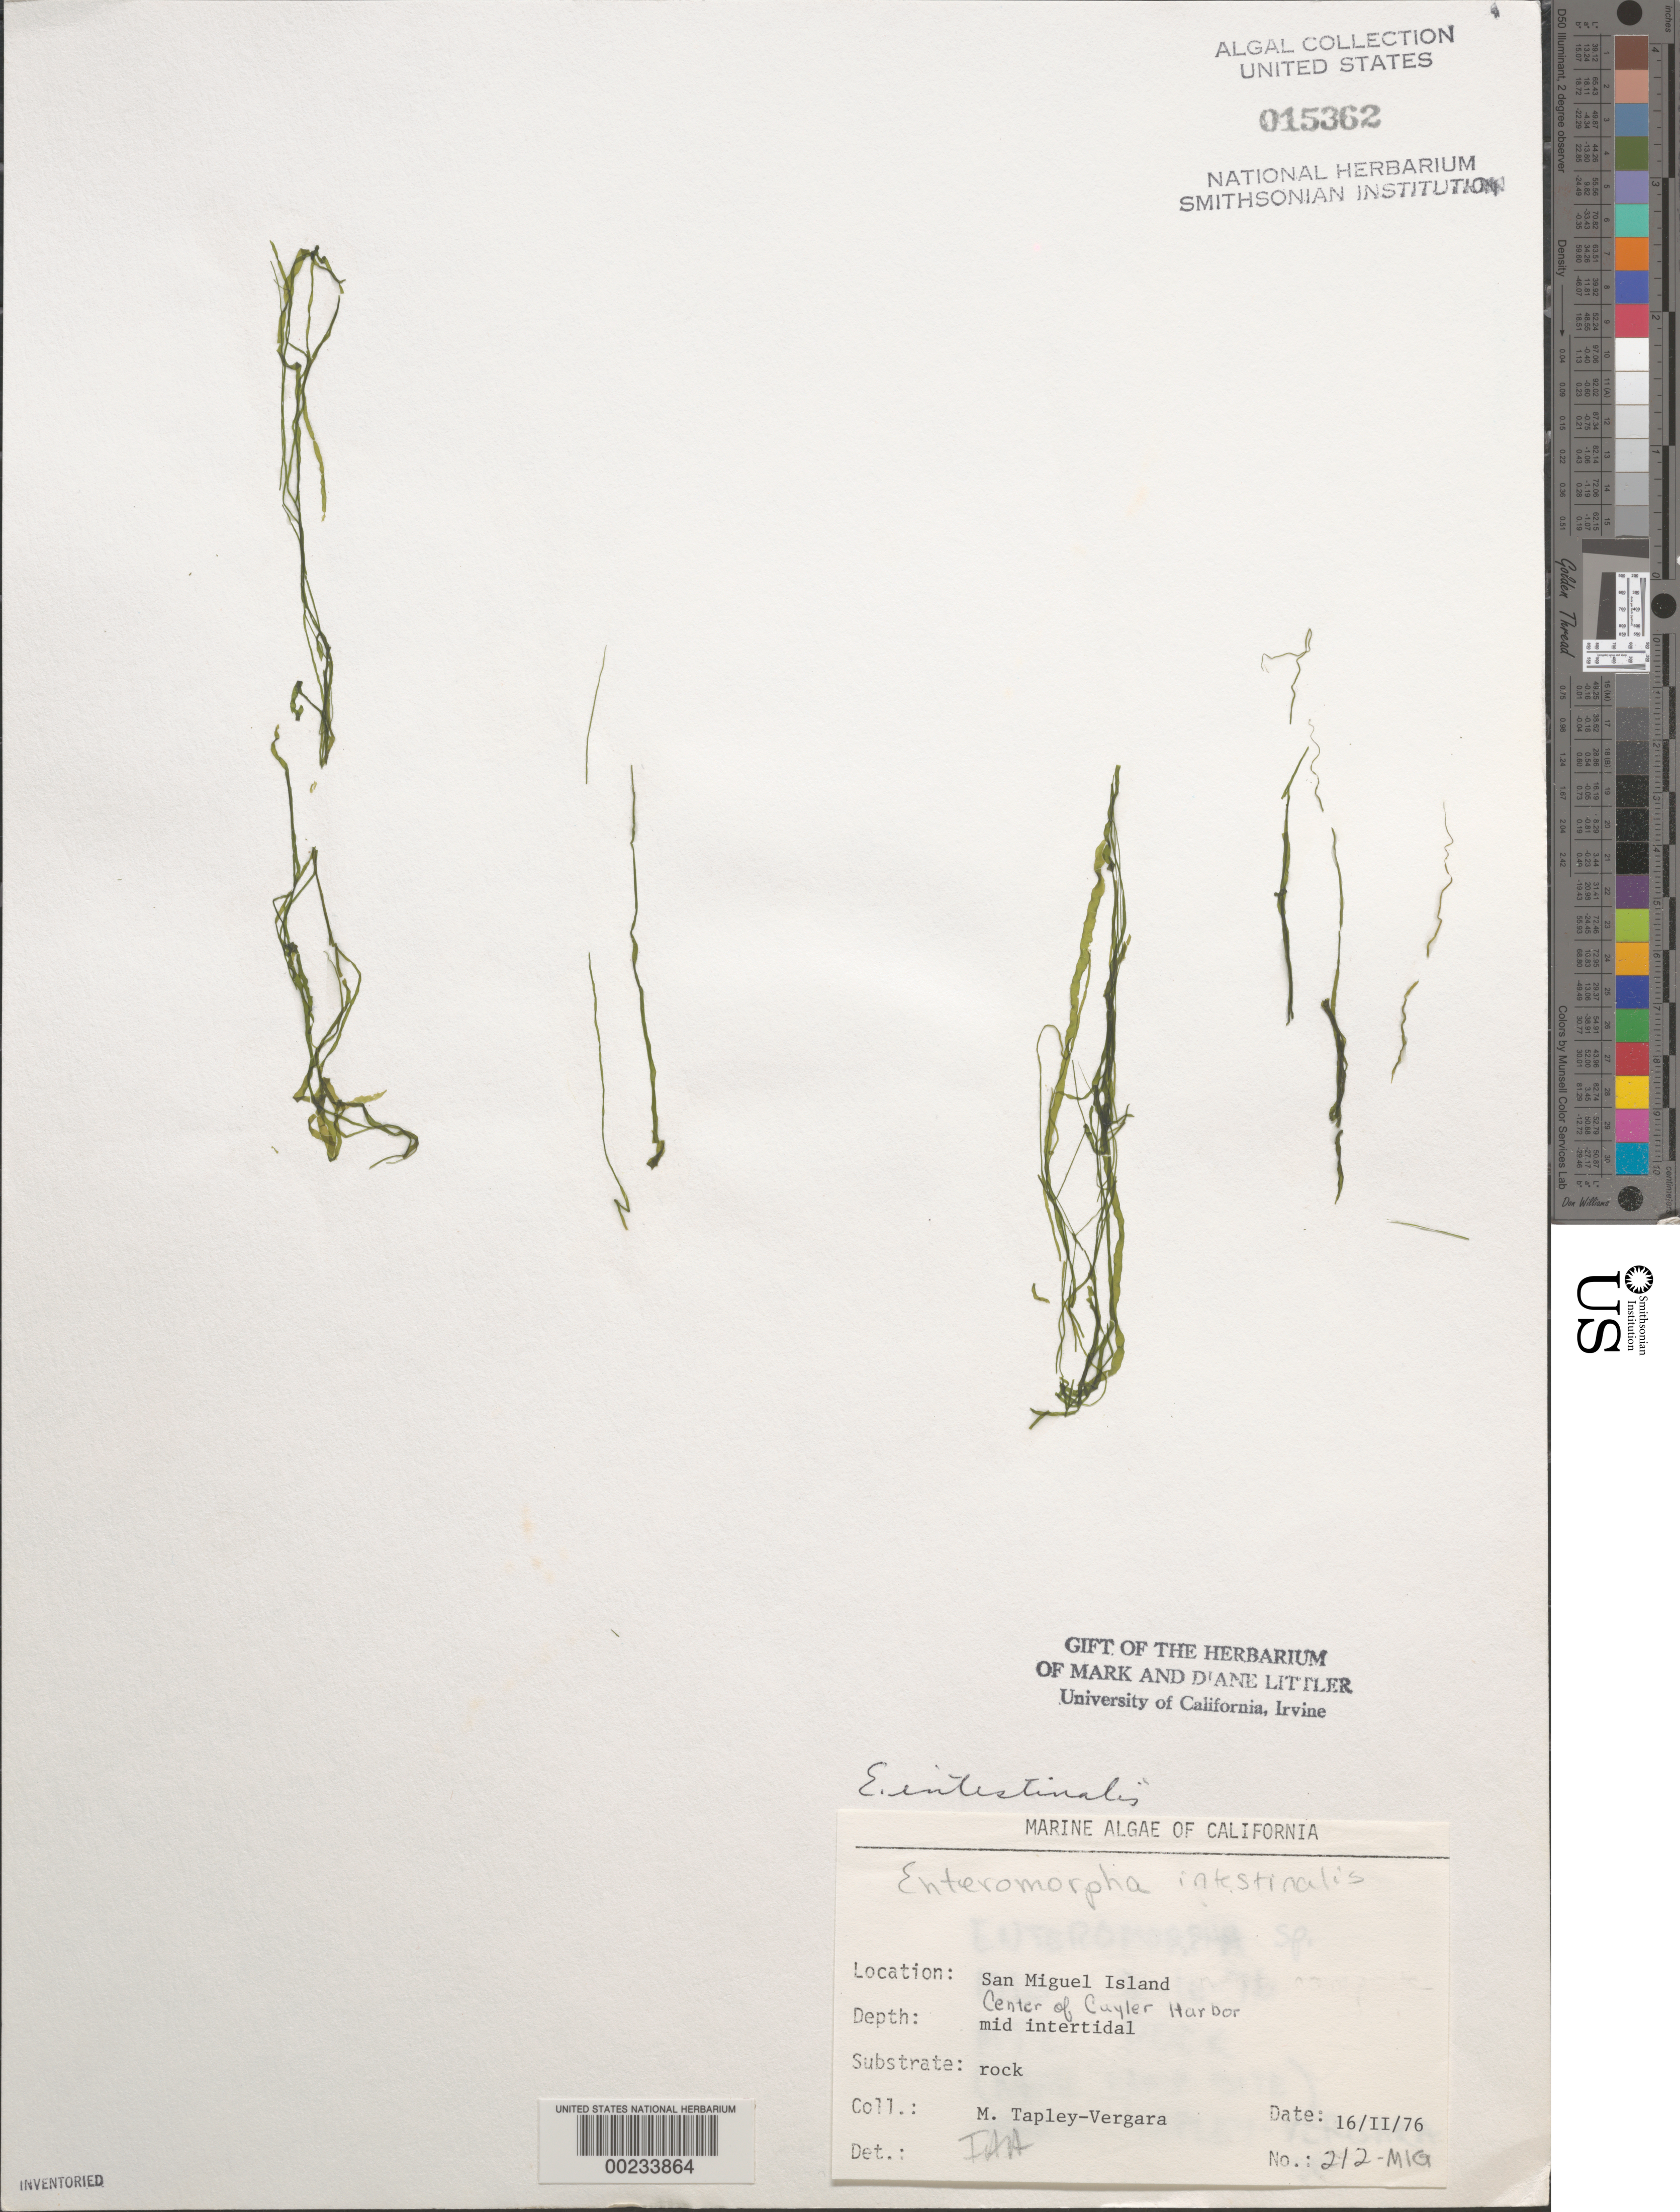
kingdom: Plantae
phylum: Chlorophyta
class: Ulvophyceae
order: Ulvales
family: Ulvaceae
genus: Ulva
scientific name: Ulva intestinalis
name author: L.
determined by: Algae name updating Project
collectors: M. Tapley-Vergara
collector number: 212-MIG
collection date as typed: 16 Feb 1976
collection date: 1976-02-16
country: United States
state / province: California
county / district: Santa Barbara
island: San Miguel Island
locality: Cuyler Harbor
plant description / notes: BLM-SOCALBIGHT Rocky Intertidal Survey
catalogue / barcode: US 15362